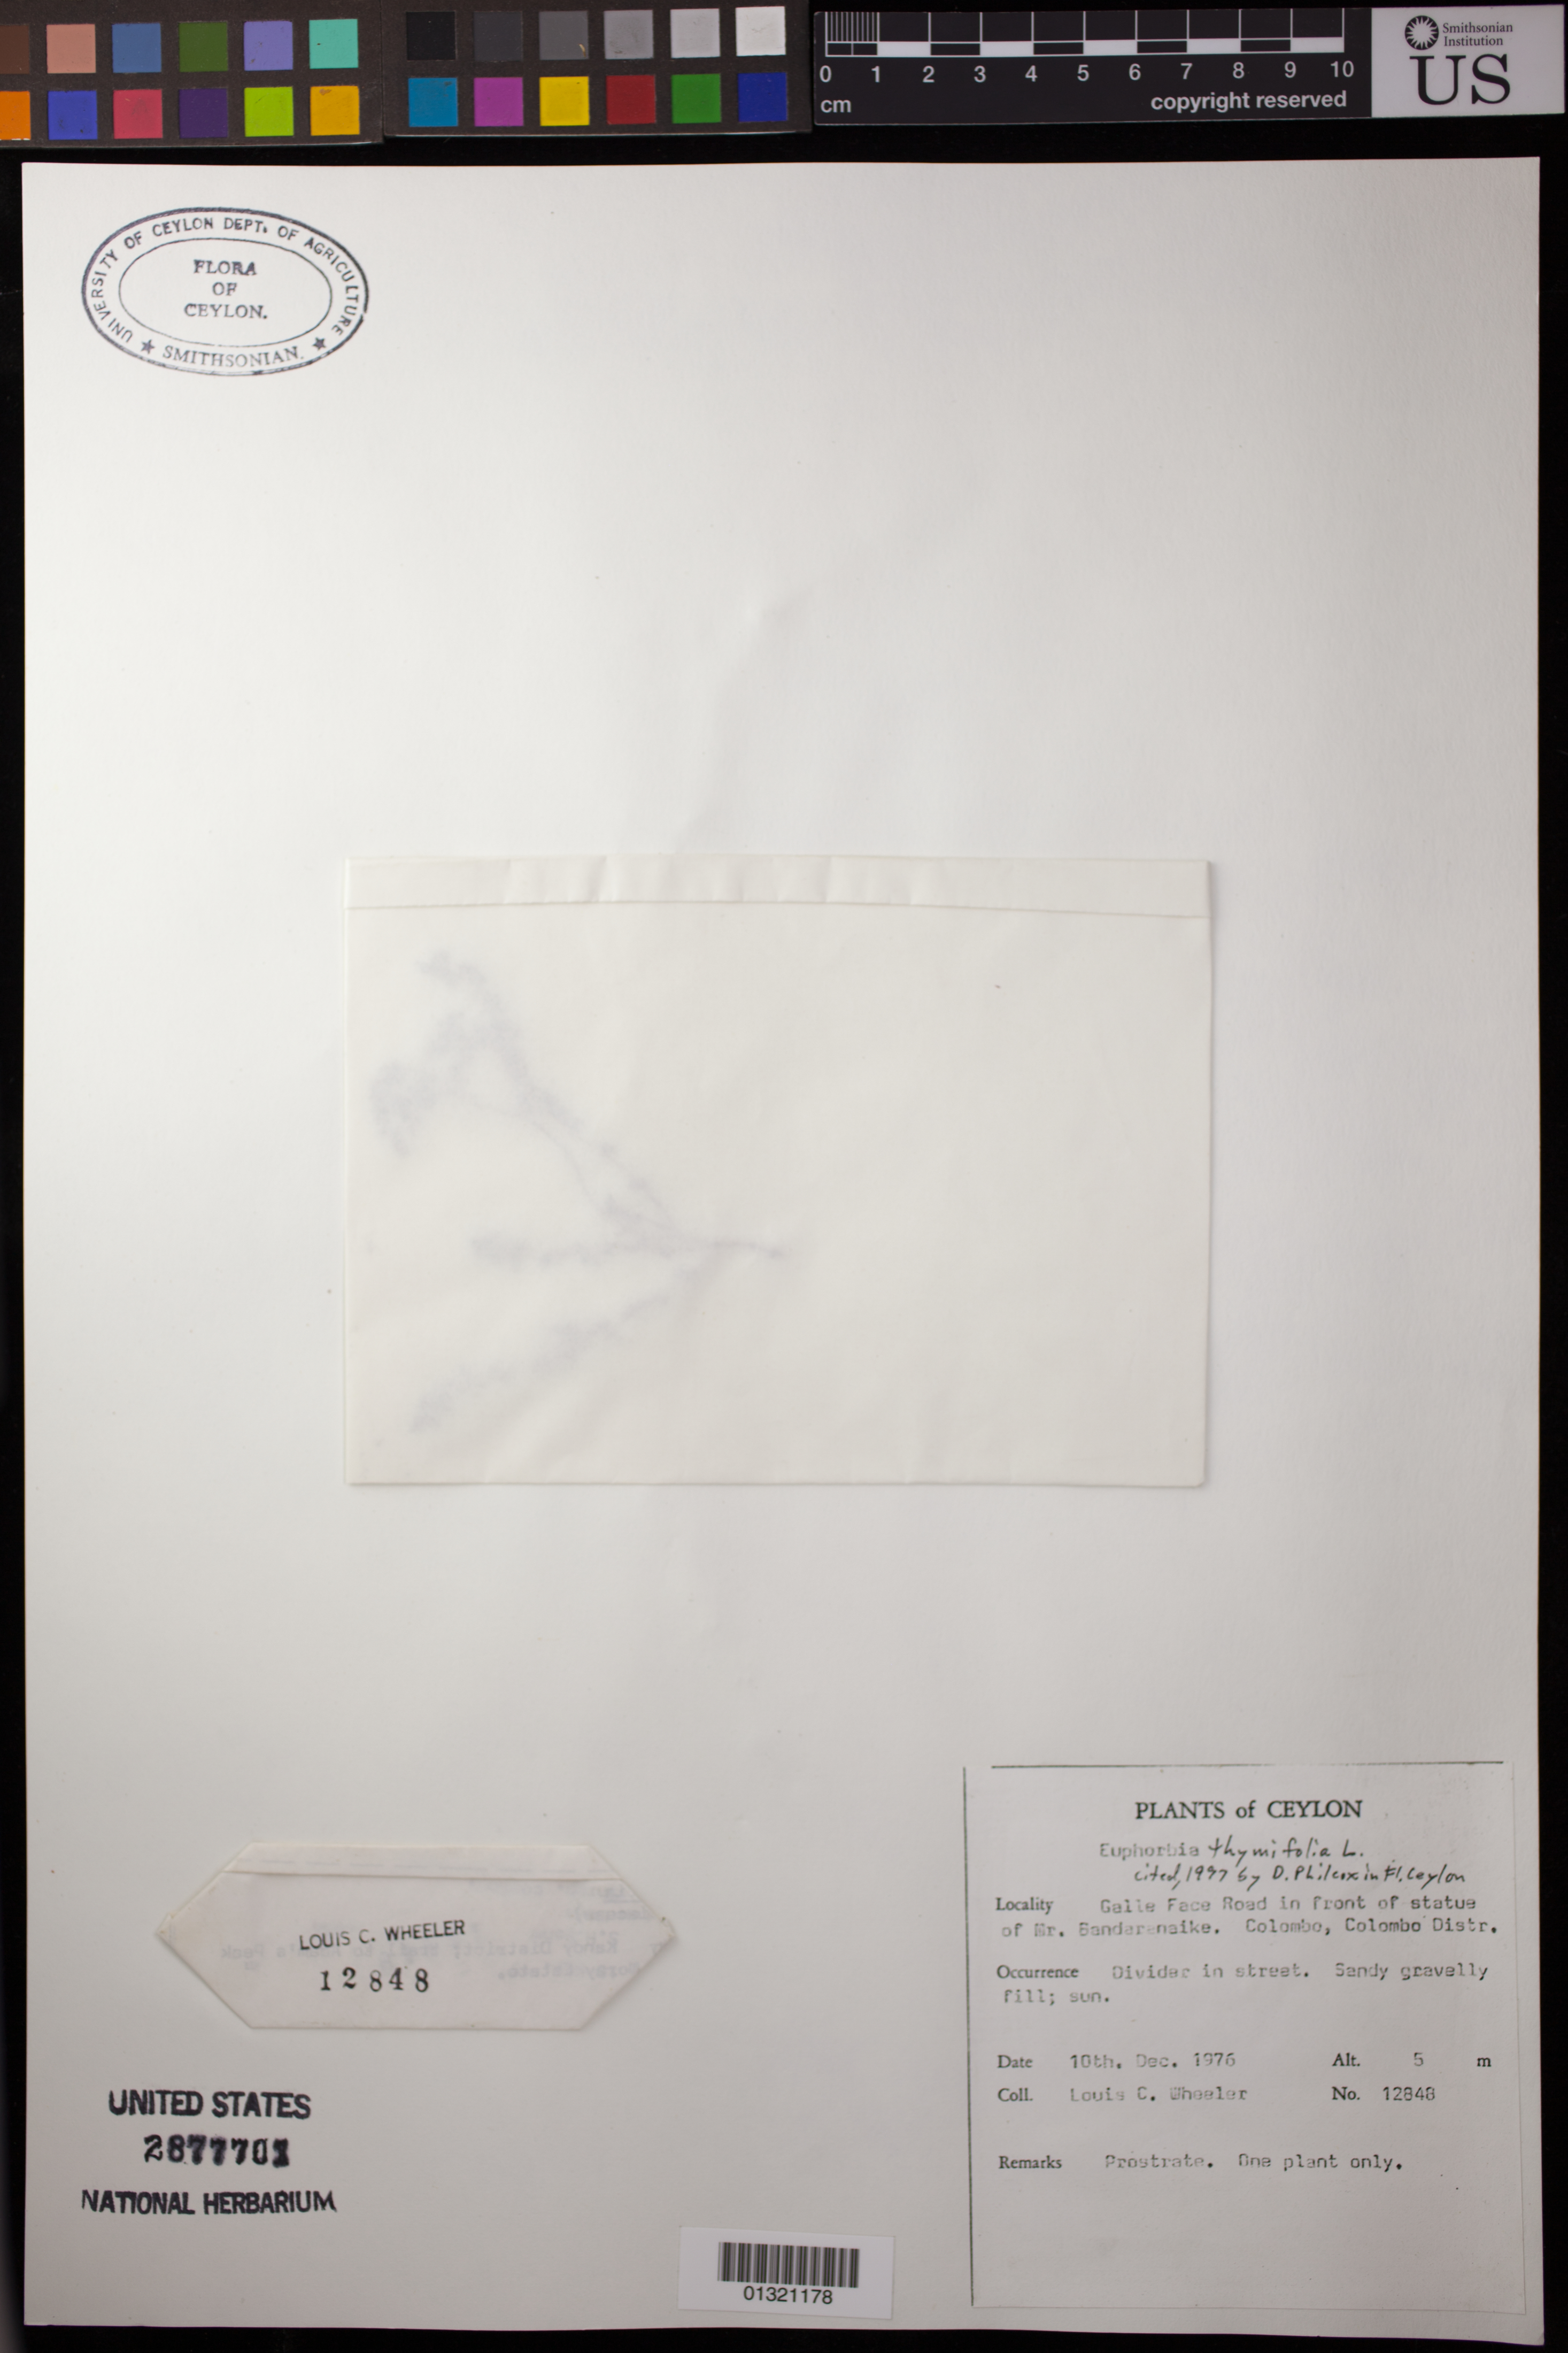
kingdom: Plantae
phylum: Tracheophyta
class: Magnoliopsida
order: Malpighiales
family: Euphorbiaceae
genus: Euphorbia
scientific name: Euphorbia thymifolia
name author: L.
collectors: L. C. Wheeler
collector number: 12848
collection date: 1976-12-10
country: Sri Lanka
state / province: Western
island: Ceylon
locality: Galle Face Road in front of statue of Mr. Bandarenaike. Colombo, Colombo District.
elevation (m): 5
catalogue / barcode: US 2877701